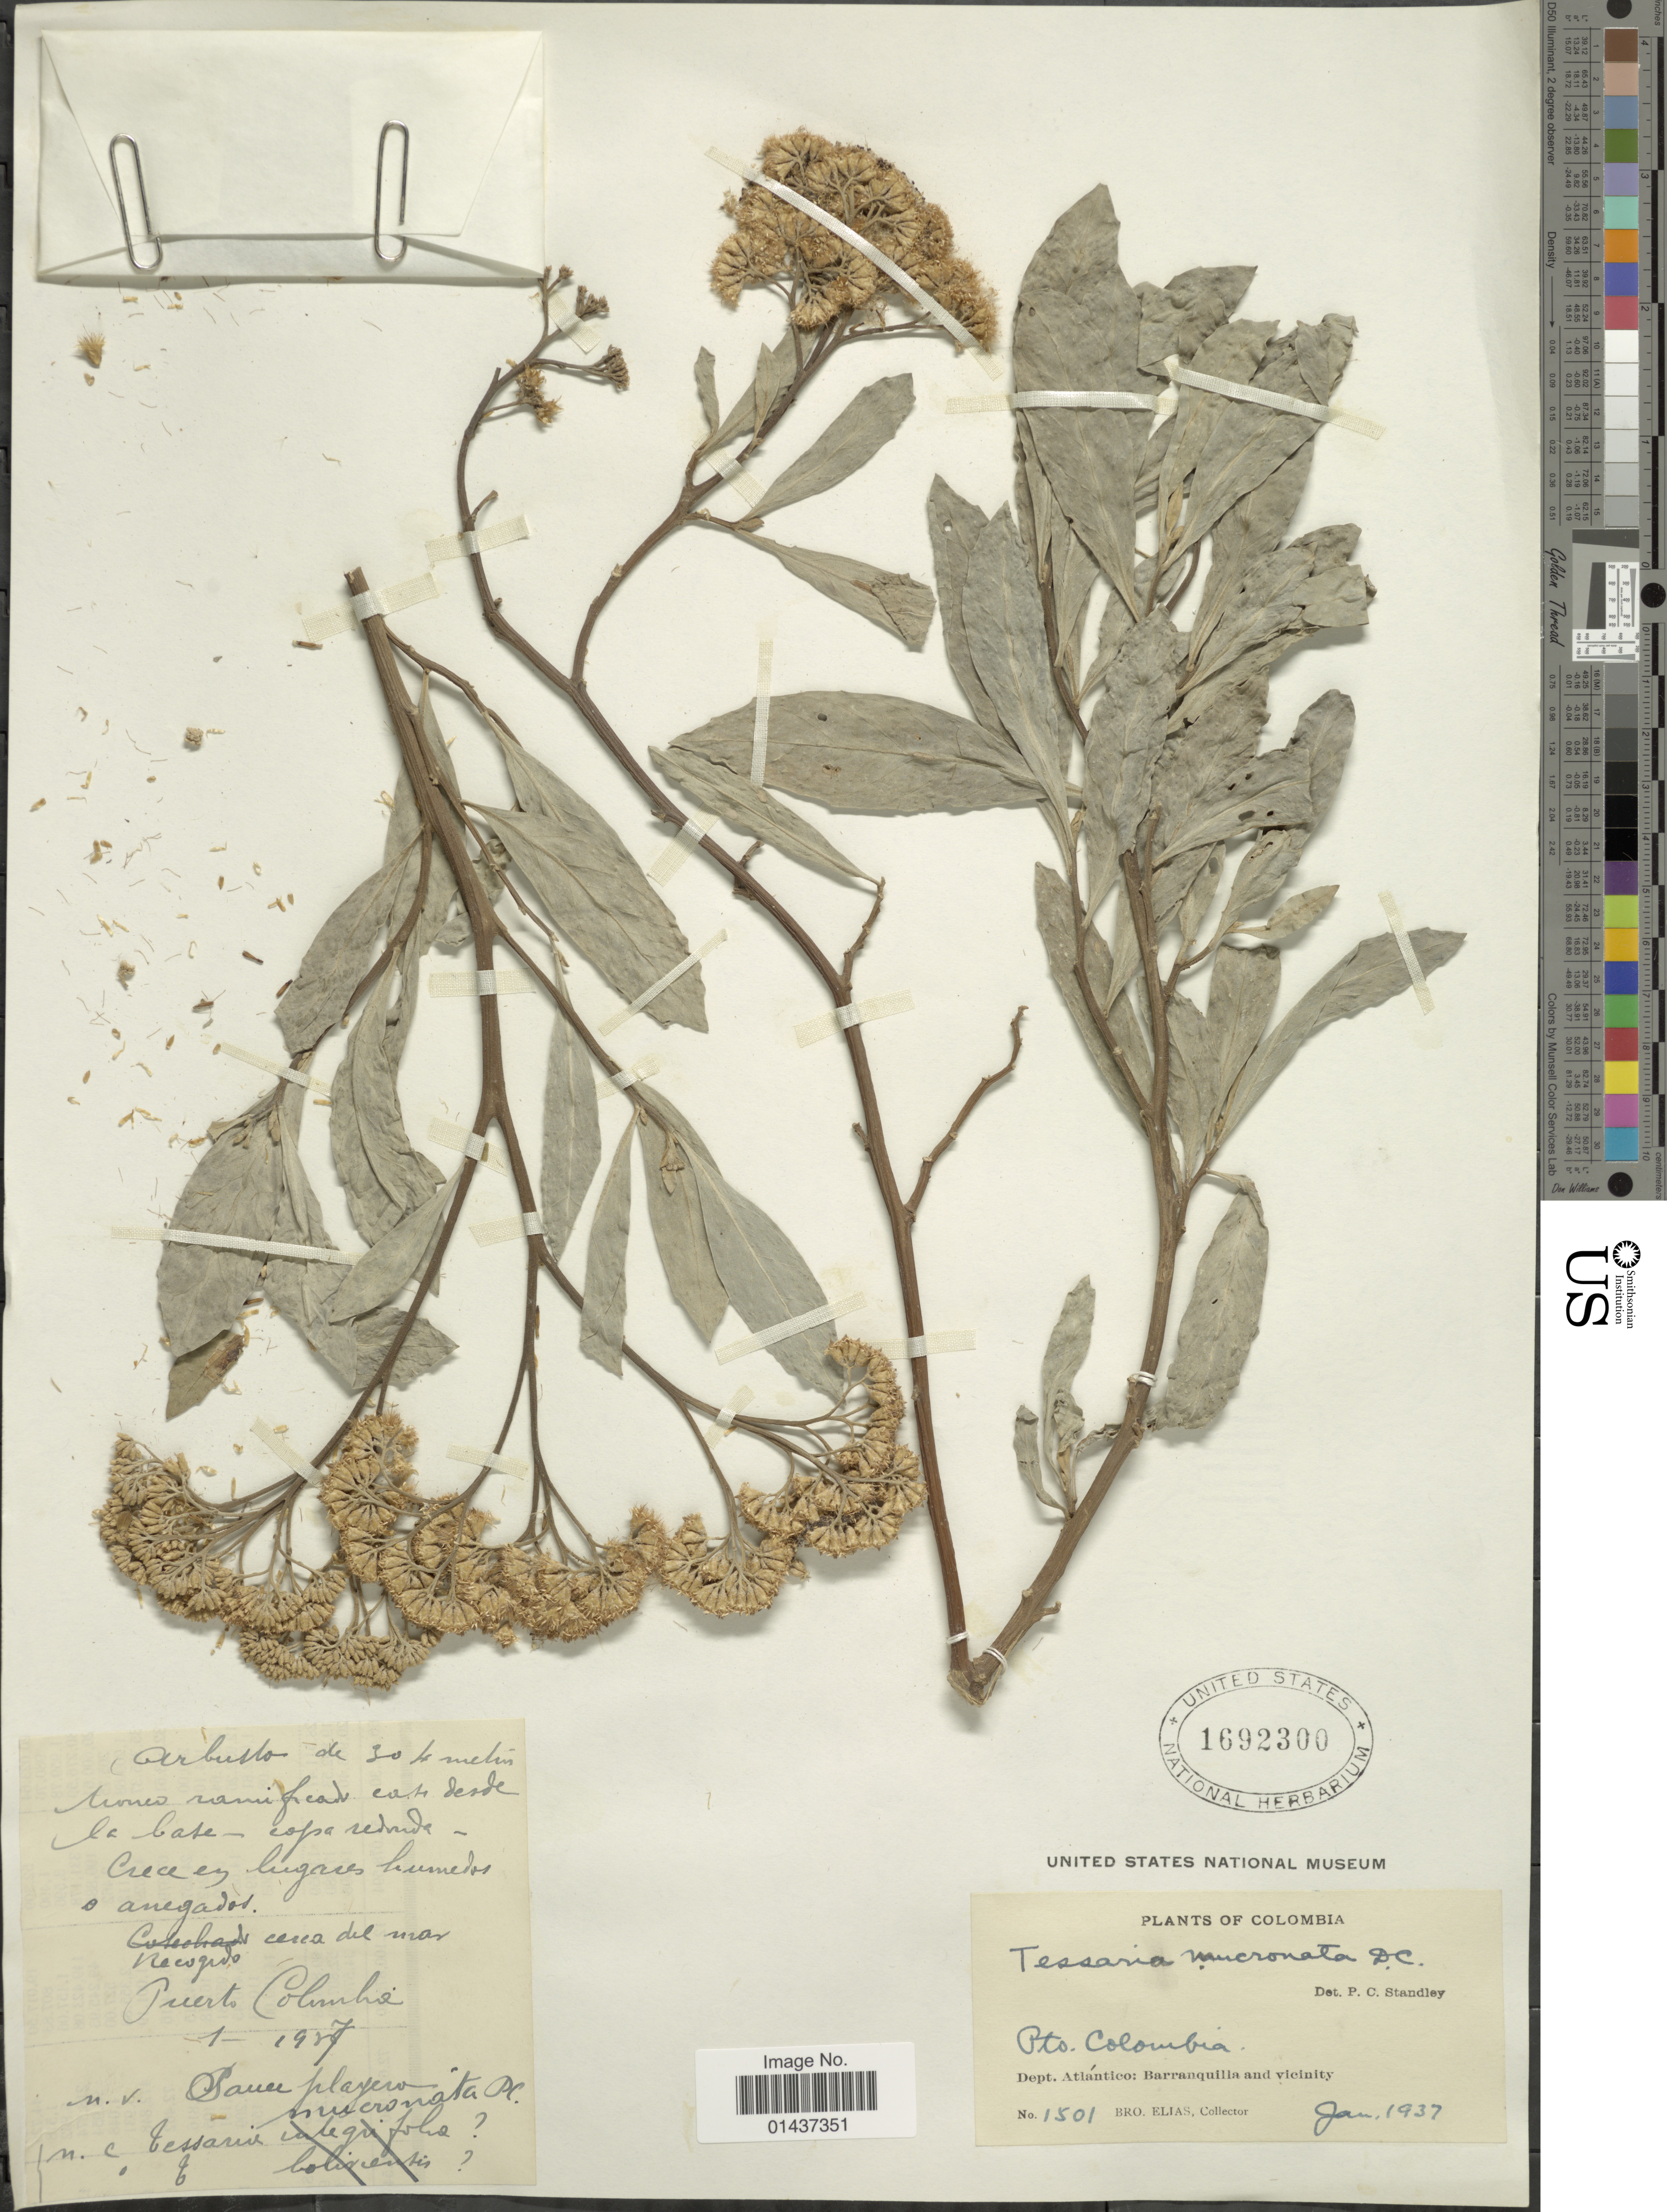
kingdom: Plantae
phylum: Tracheophyta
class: Magnoliopsida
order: Asterales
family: Asteraceae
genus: Tessaria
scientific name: Tessaria integrifolia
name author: Ruiz & Pav.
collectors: Bro. Elias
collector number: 1501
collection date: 1937-01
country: Colombia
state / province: Atlántico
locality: Pto Colombia, Dept. Atlántico: Barranquila and vicinity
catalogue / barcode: US 1692300